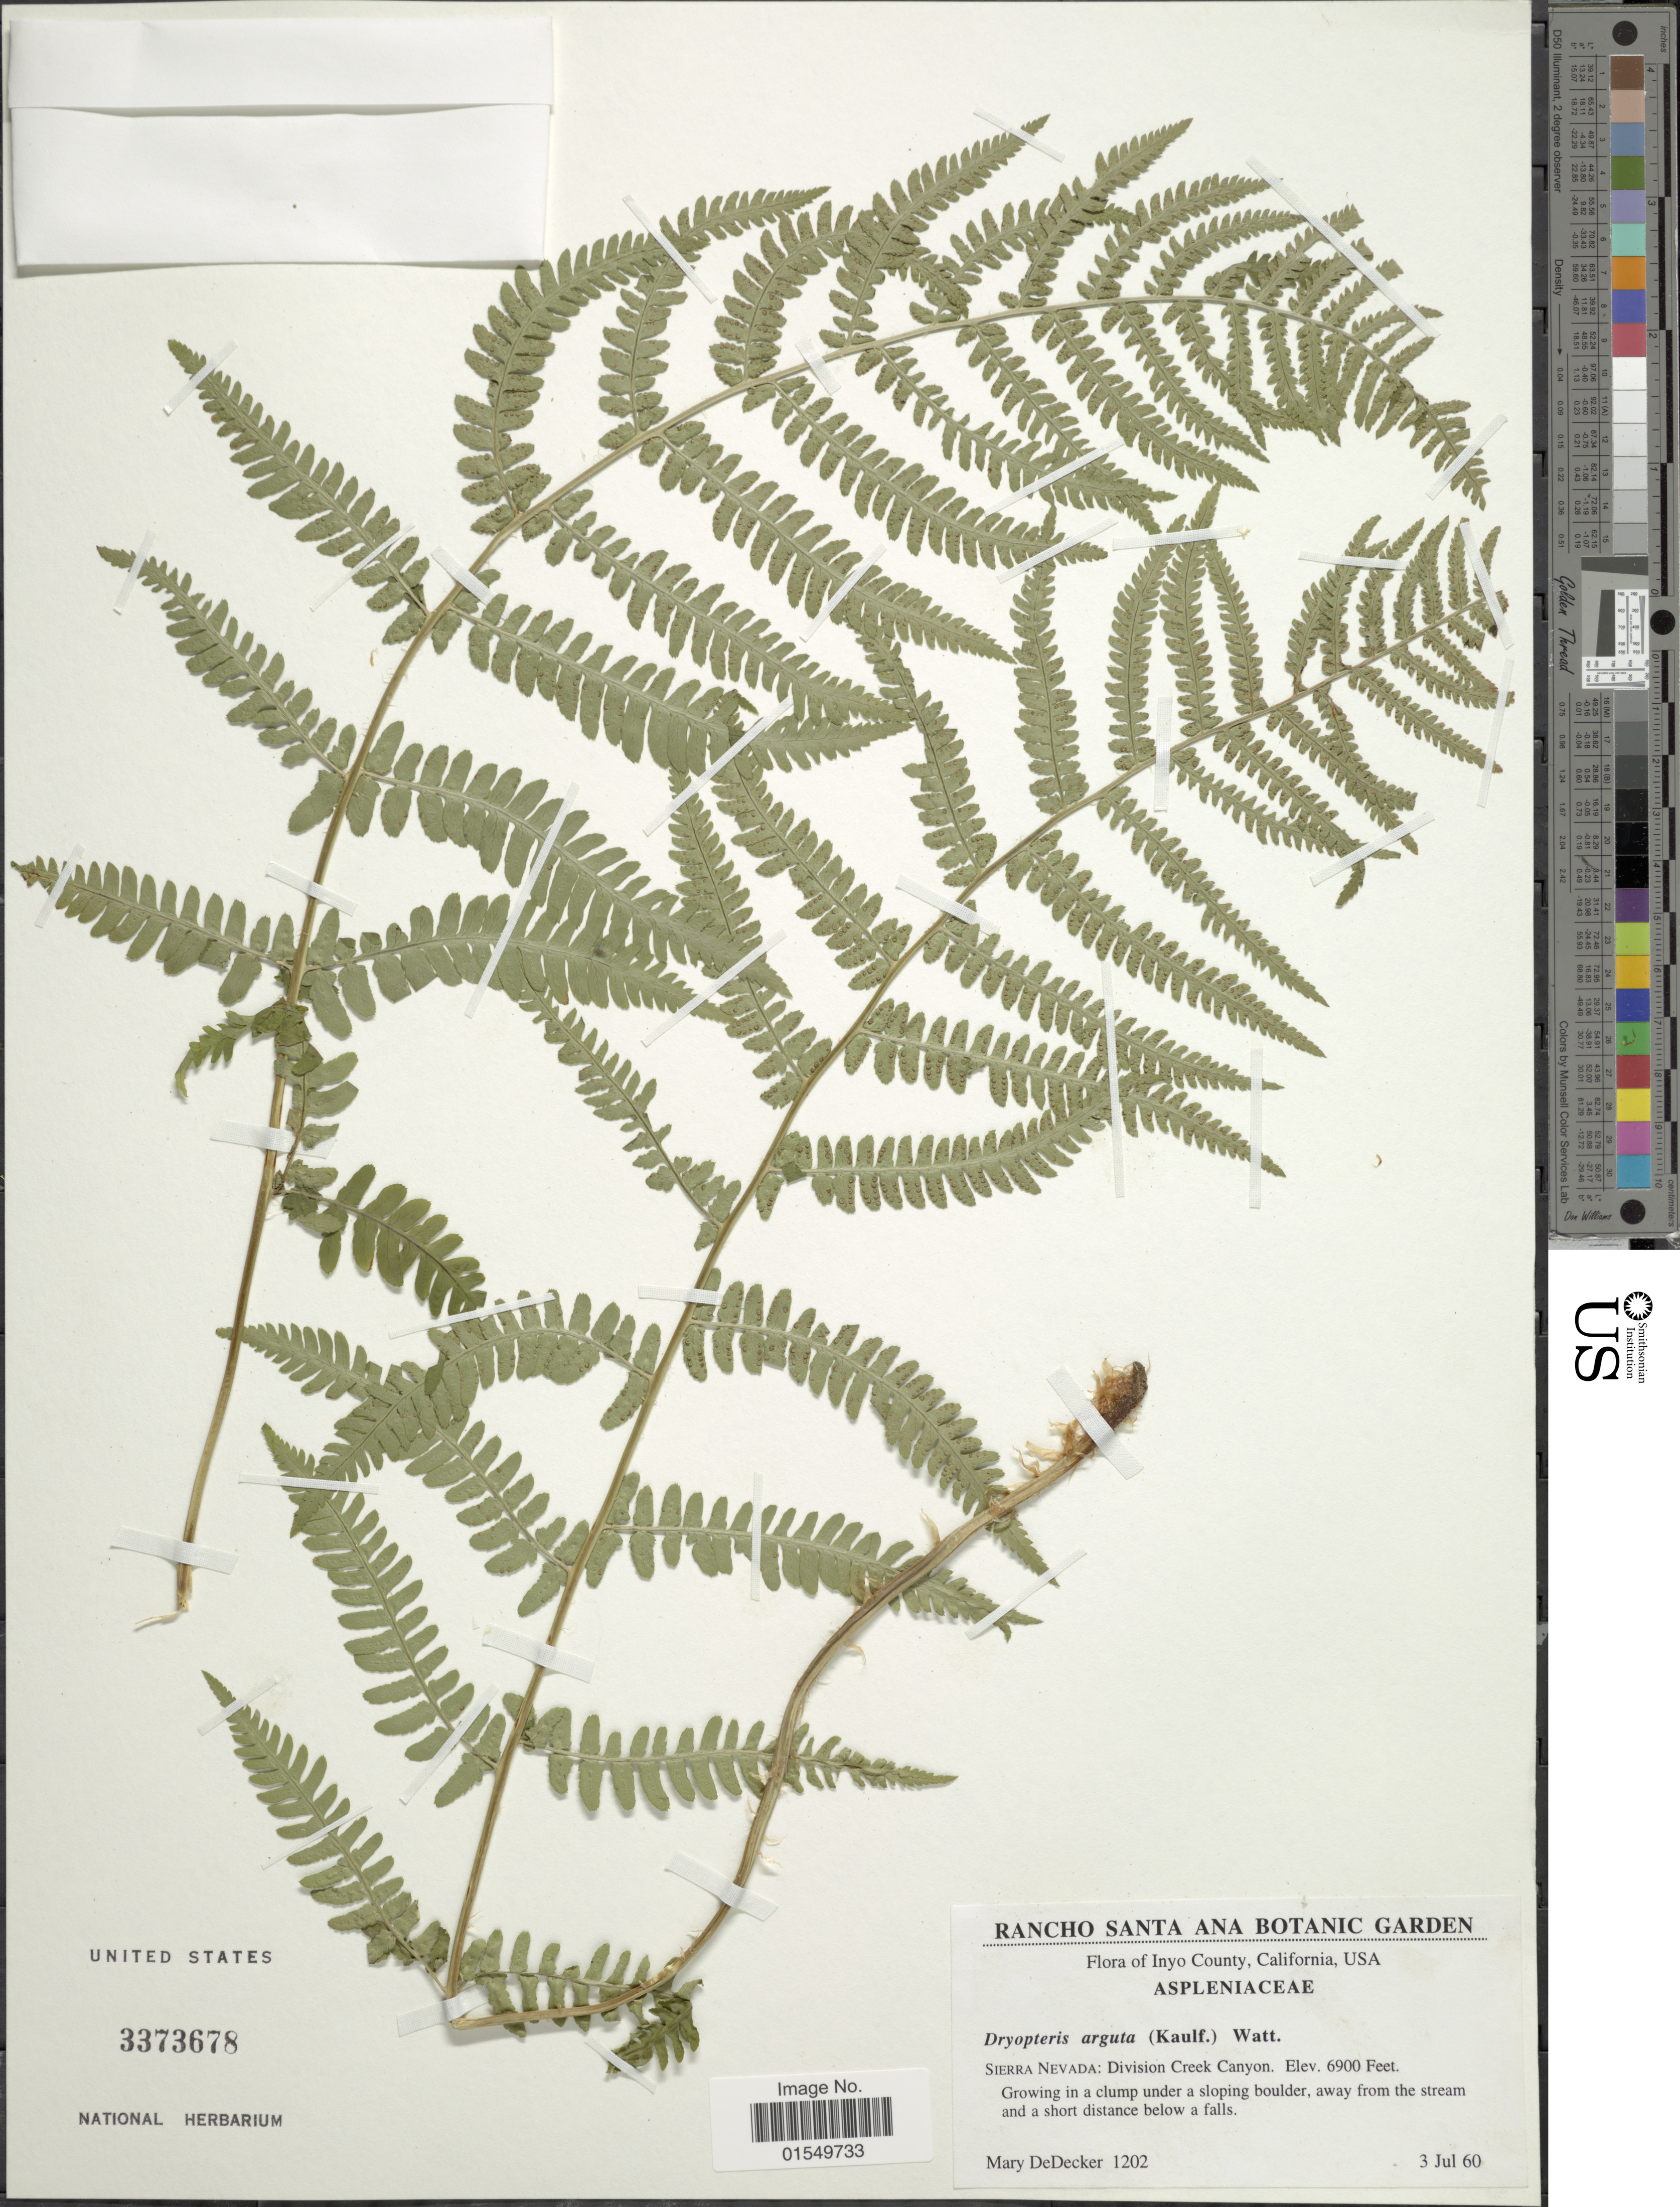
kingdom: Plantae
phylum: Tracheophyta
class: Polypodiopsida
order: Polypodiales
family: Dryopteridaceae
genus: Dryopteris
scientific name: Dryopteris arguta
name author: (Kaulf.) Maxon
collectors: M. Dedecker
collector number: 1202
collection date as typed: Transcribed d/m/y: 3/7/60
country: United States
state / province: California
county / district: Inyo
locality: Inyo County, California, U. S. A., Sierra Nevada: Division Creek Canyon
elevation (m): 2103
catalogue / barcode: US 3373678